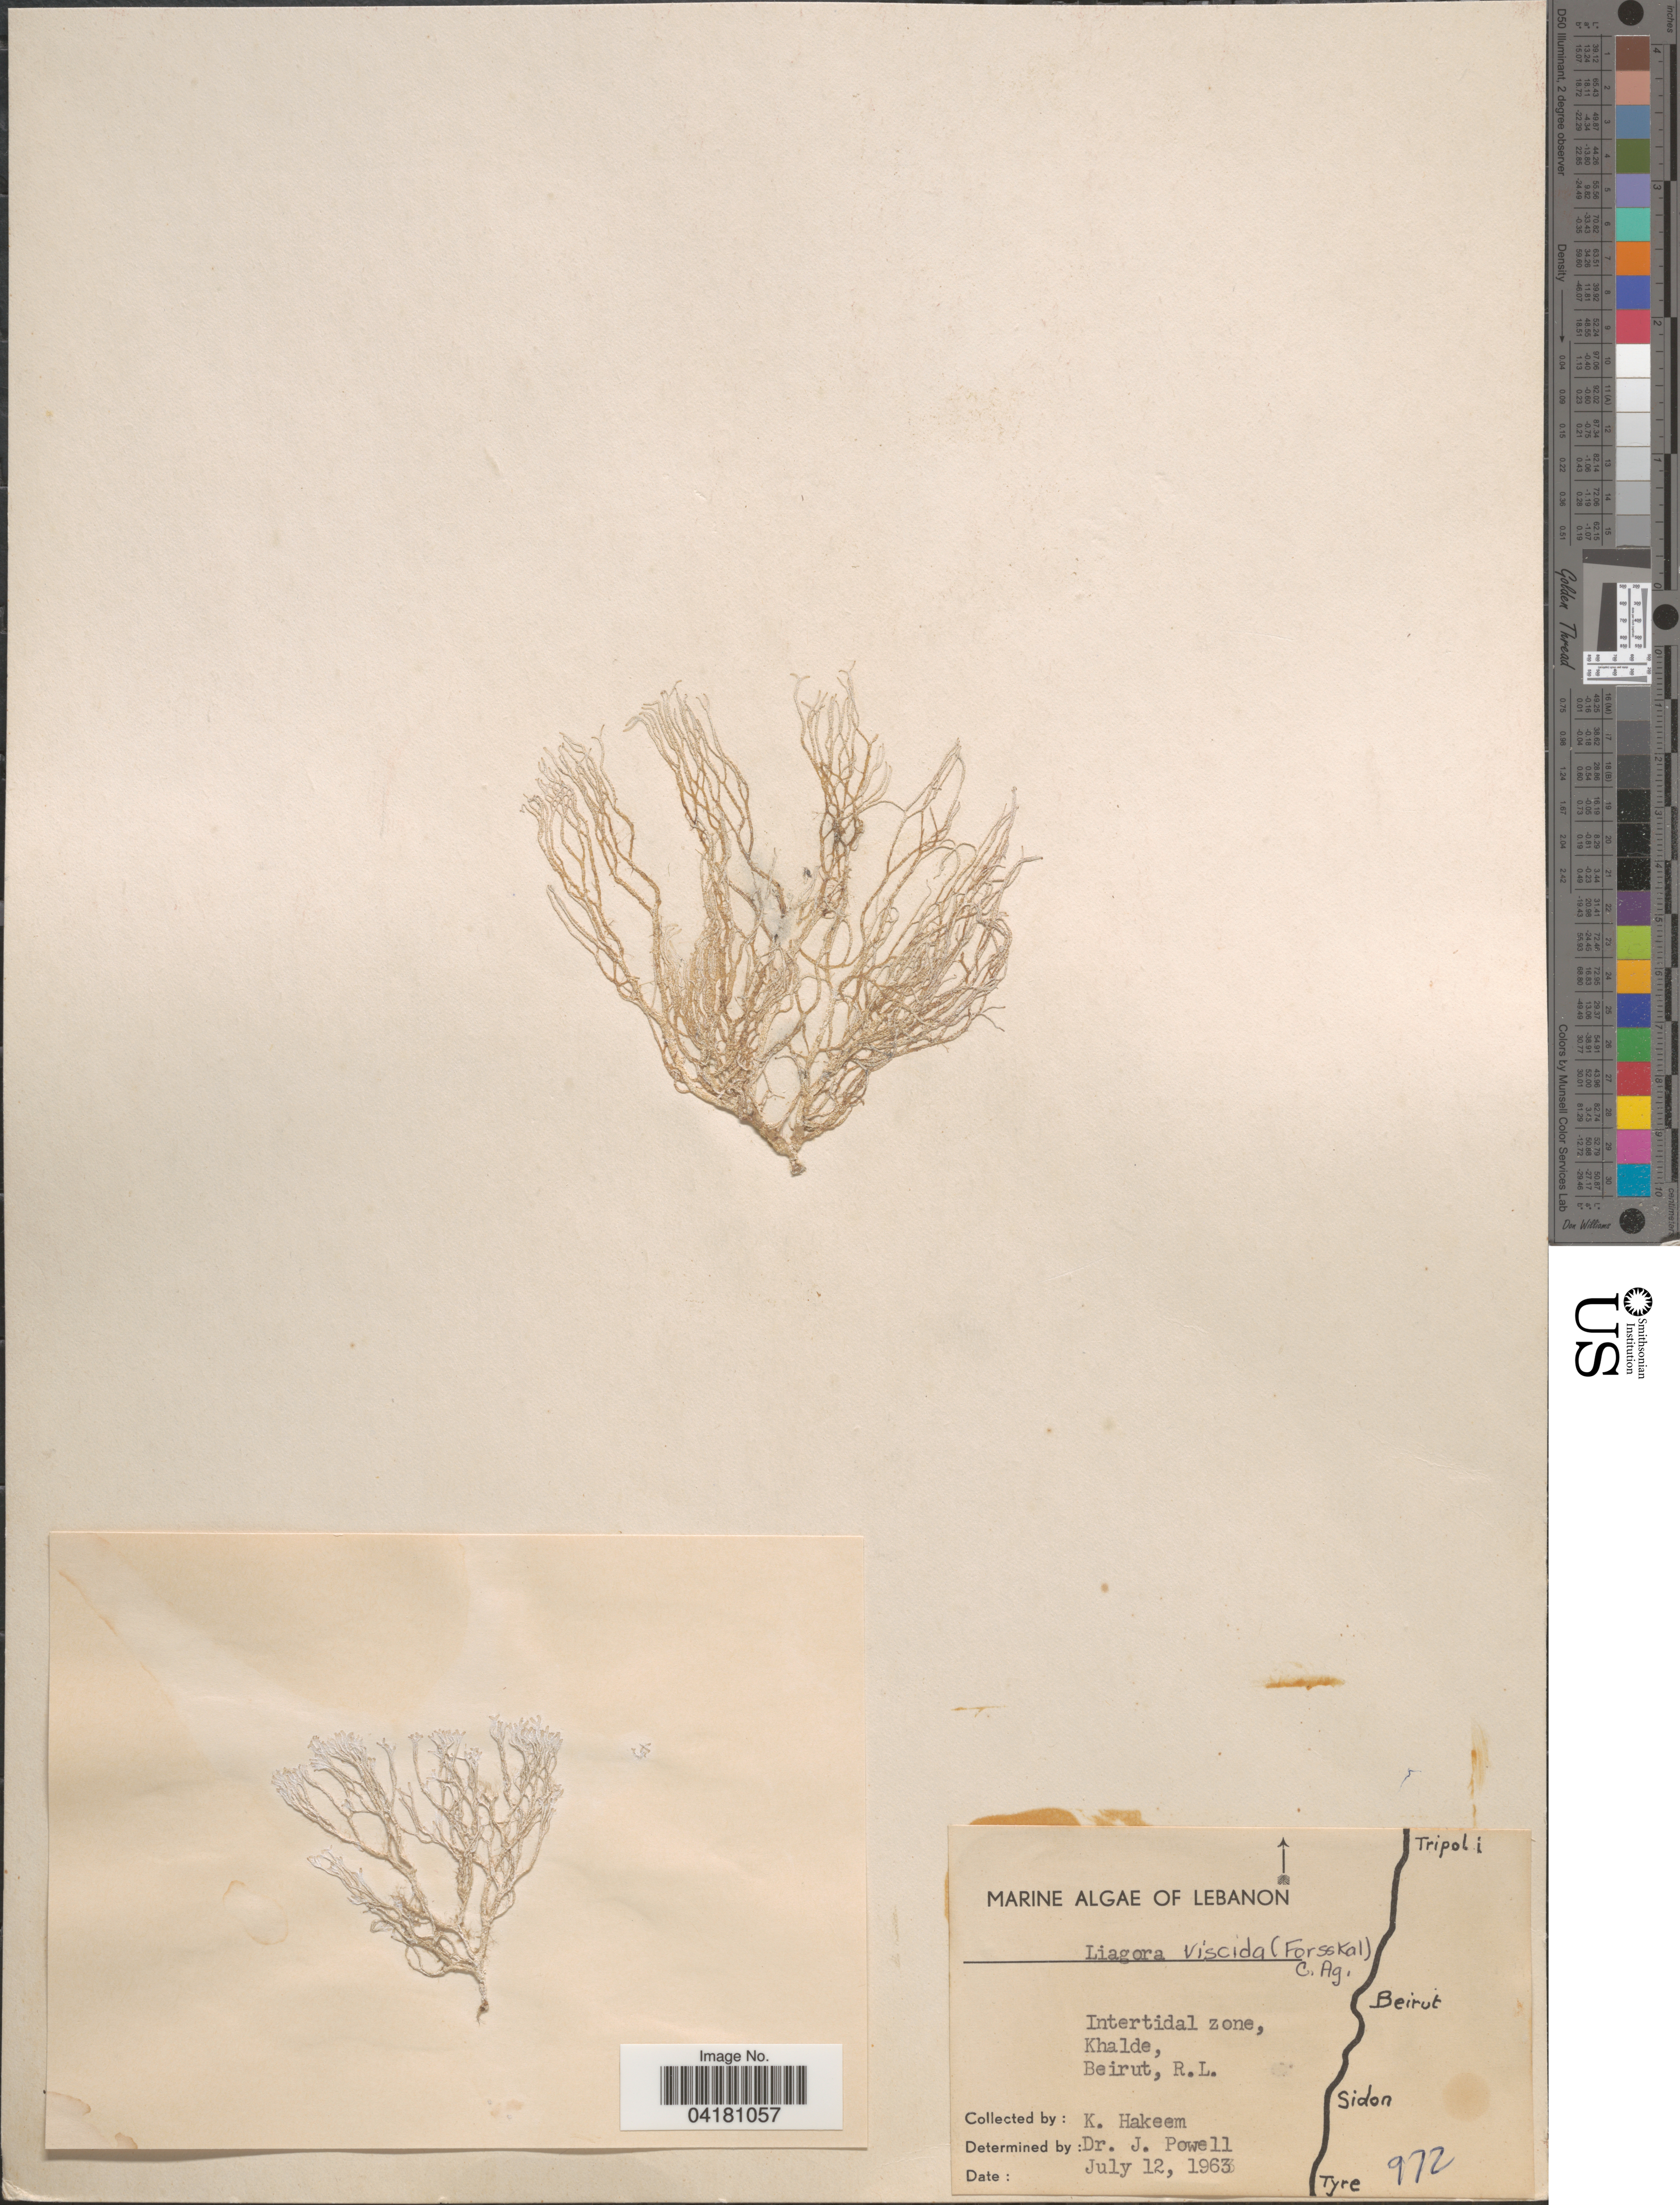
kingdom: Plantae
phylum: Rhodophyta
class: Florideophyceae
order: Nemaliales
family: Liagoraceae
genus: Liagora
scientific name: Liagora viscida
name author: (Forssk.) C. Agardh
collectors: K. Hakeem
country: Lebanon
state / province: Beyrouth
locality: Intertidal zone, Khalde, Beirut, R.L.